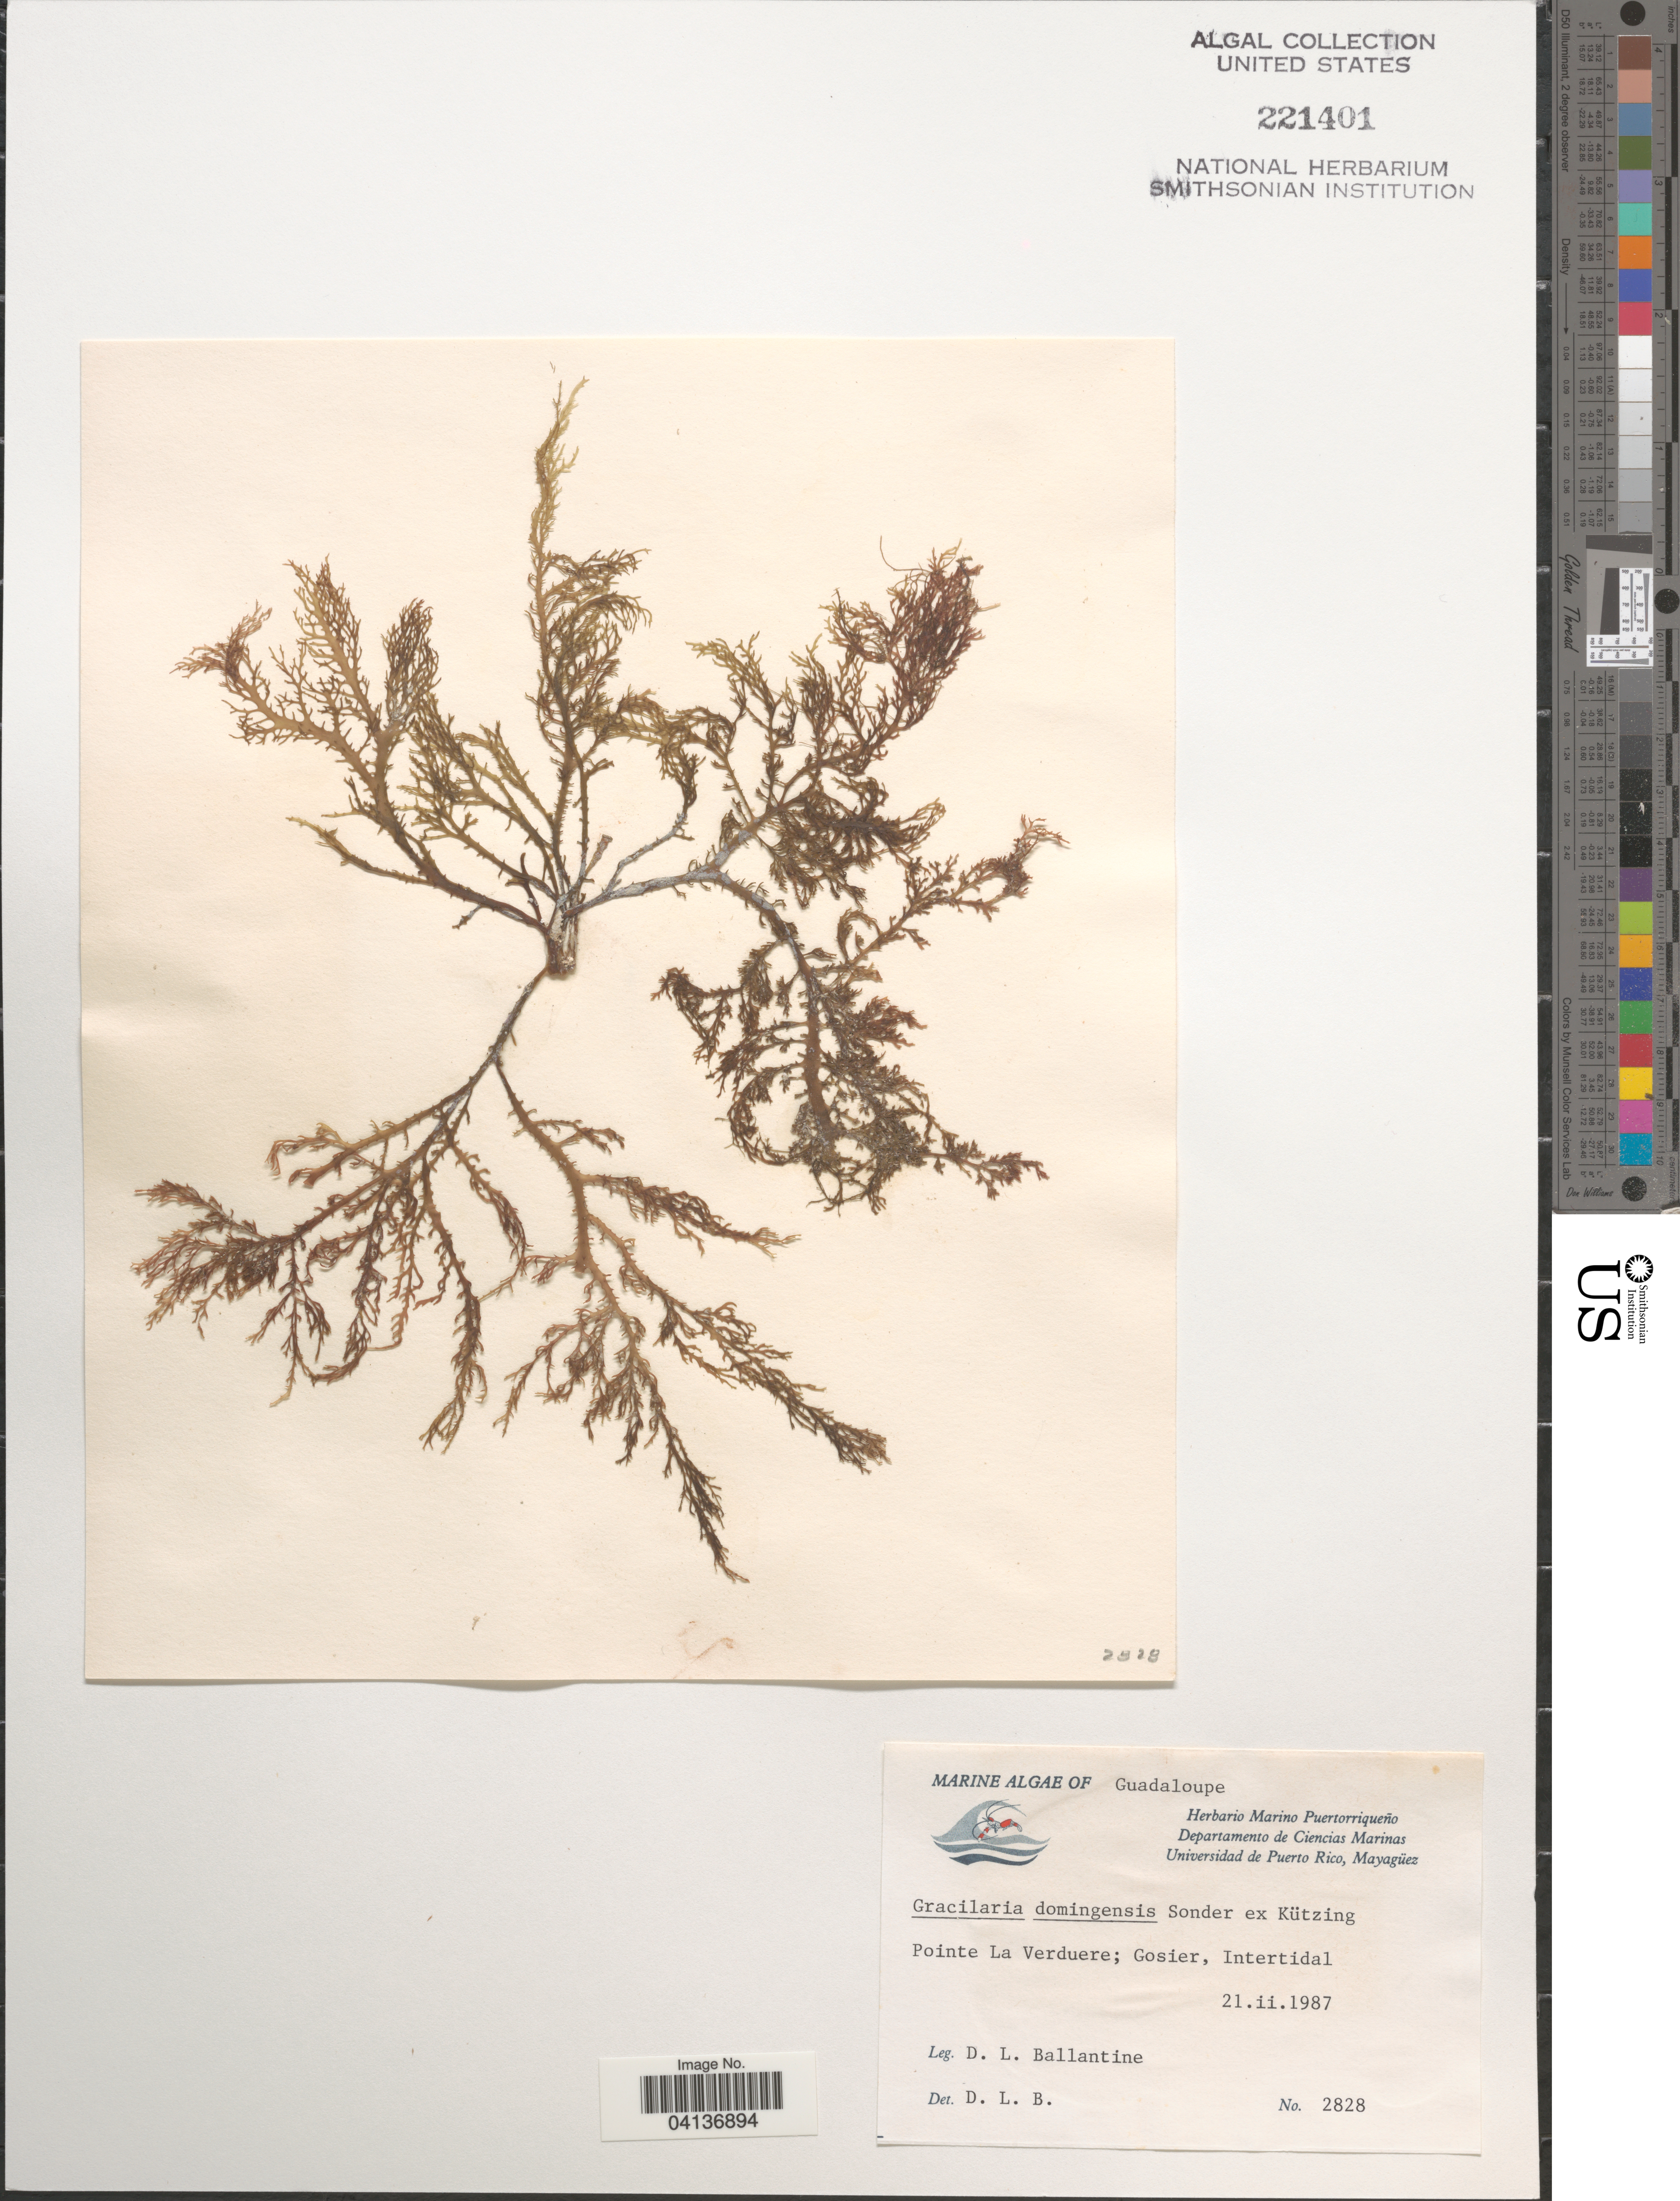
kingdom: Plantae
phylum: Rhodophyta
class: Florideophyceae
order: Gracilariales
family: Gracilariaceae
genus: Gracilaria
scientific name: Gracilaria domingensis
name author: (Kütz.) O.G. Sond. in Dickie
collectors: D.L. Ballantine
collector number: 2828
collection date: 1987-02-21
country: Guadeloupe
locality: Guadaloupe. Pointe La Verduere, Gosier, Intertidal.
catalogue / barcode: US 221401